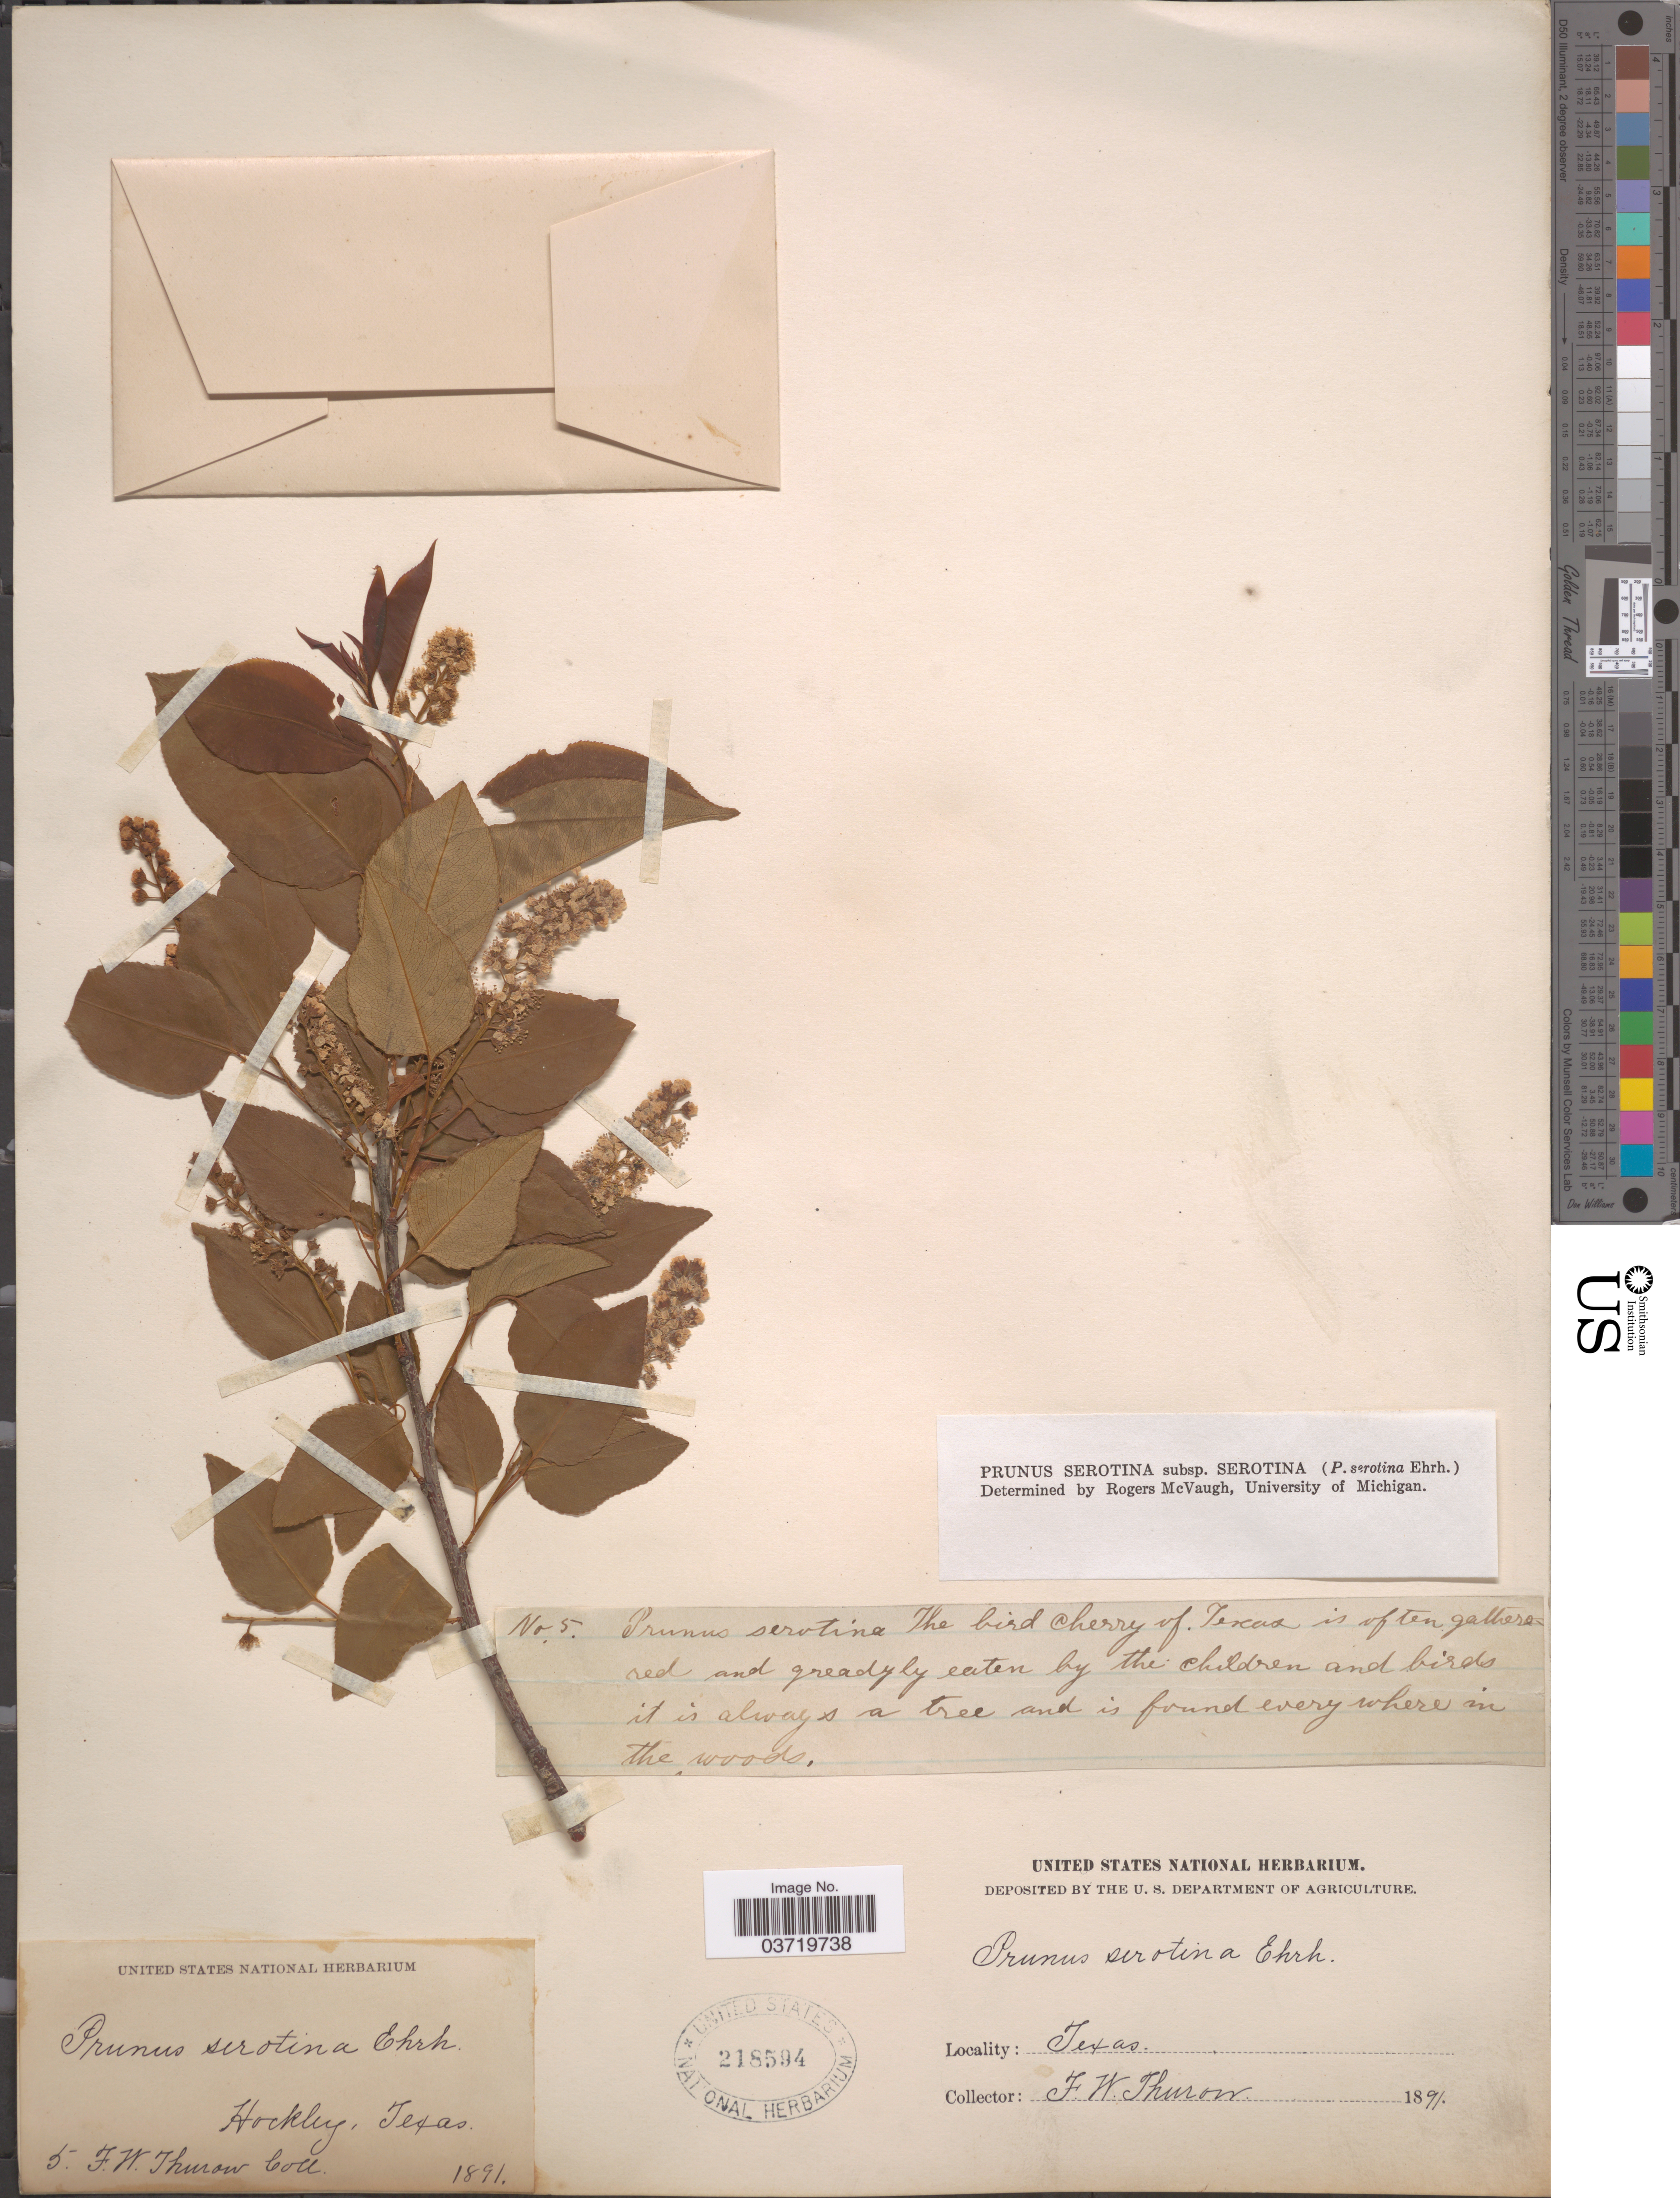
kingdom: Plantae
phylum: Tracheophyta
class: Magnoliopsida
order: Rosales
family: Rosaceae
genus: Prunus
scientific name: Prunus serotina var. serotina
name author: Ehrh.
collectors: F. Thuron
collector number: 5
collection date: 1891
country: United States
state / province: Texas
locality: Hockley.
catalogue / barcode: US 218594